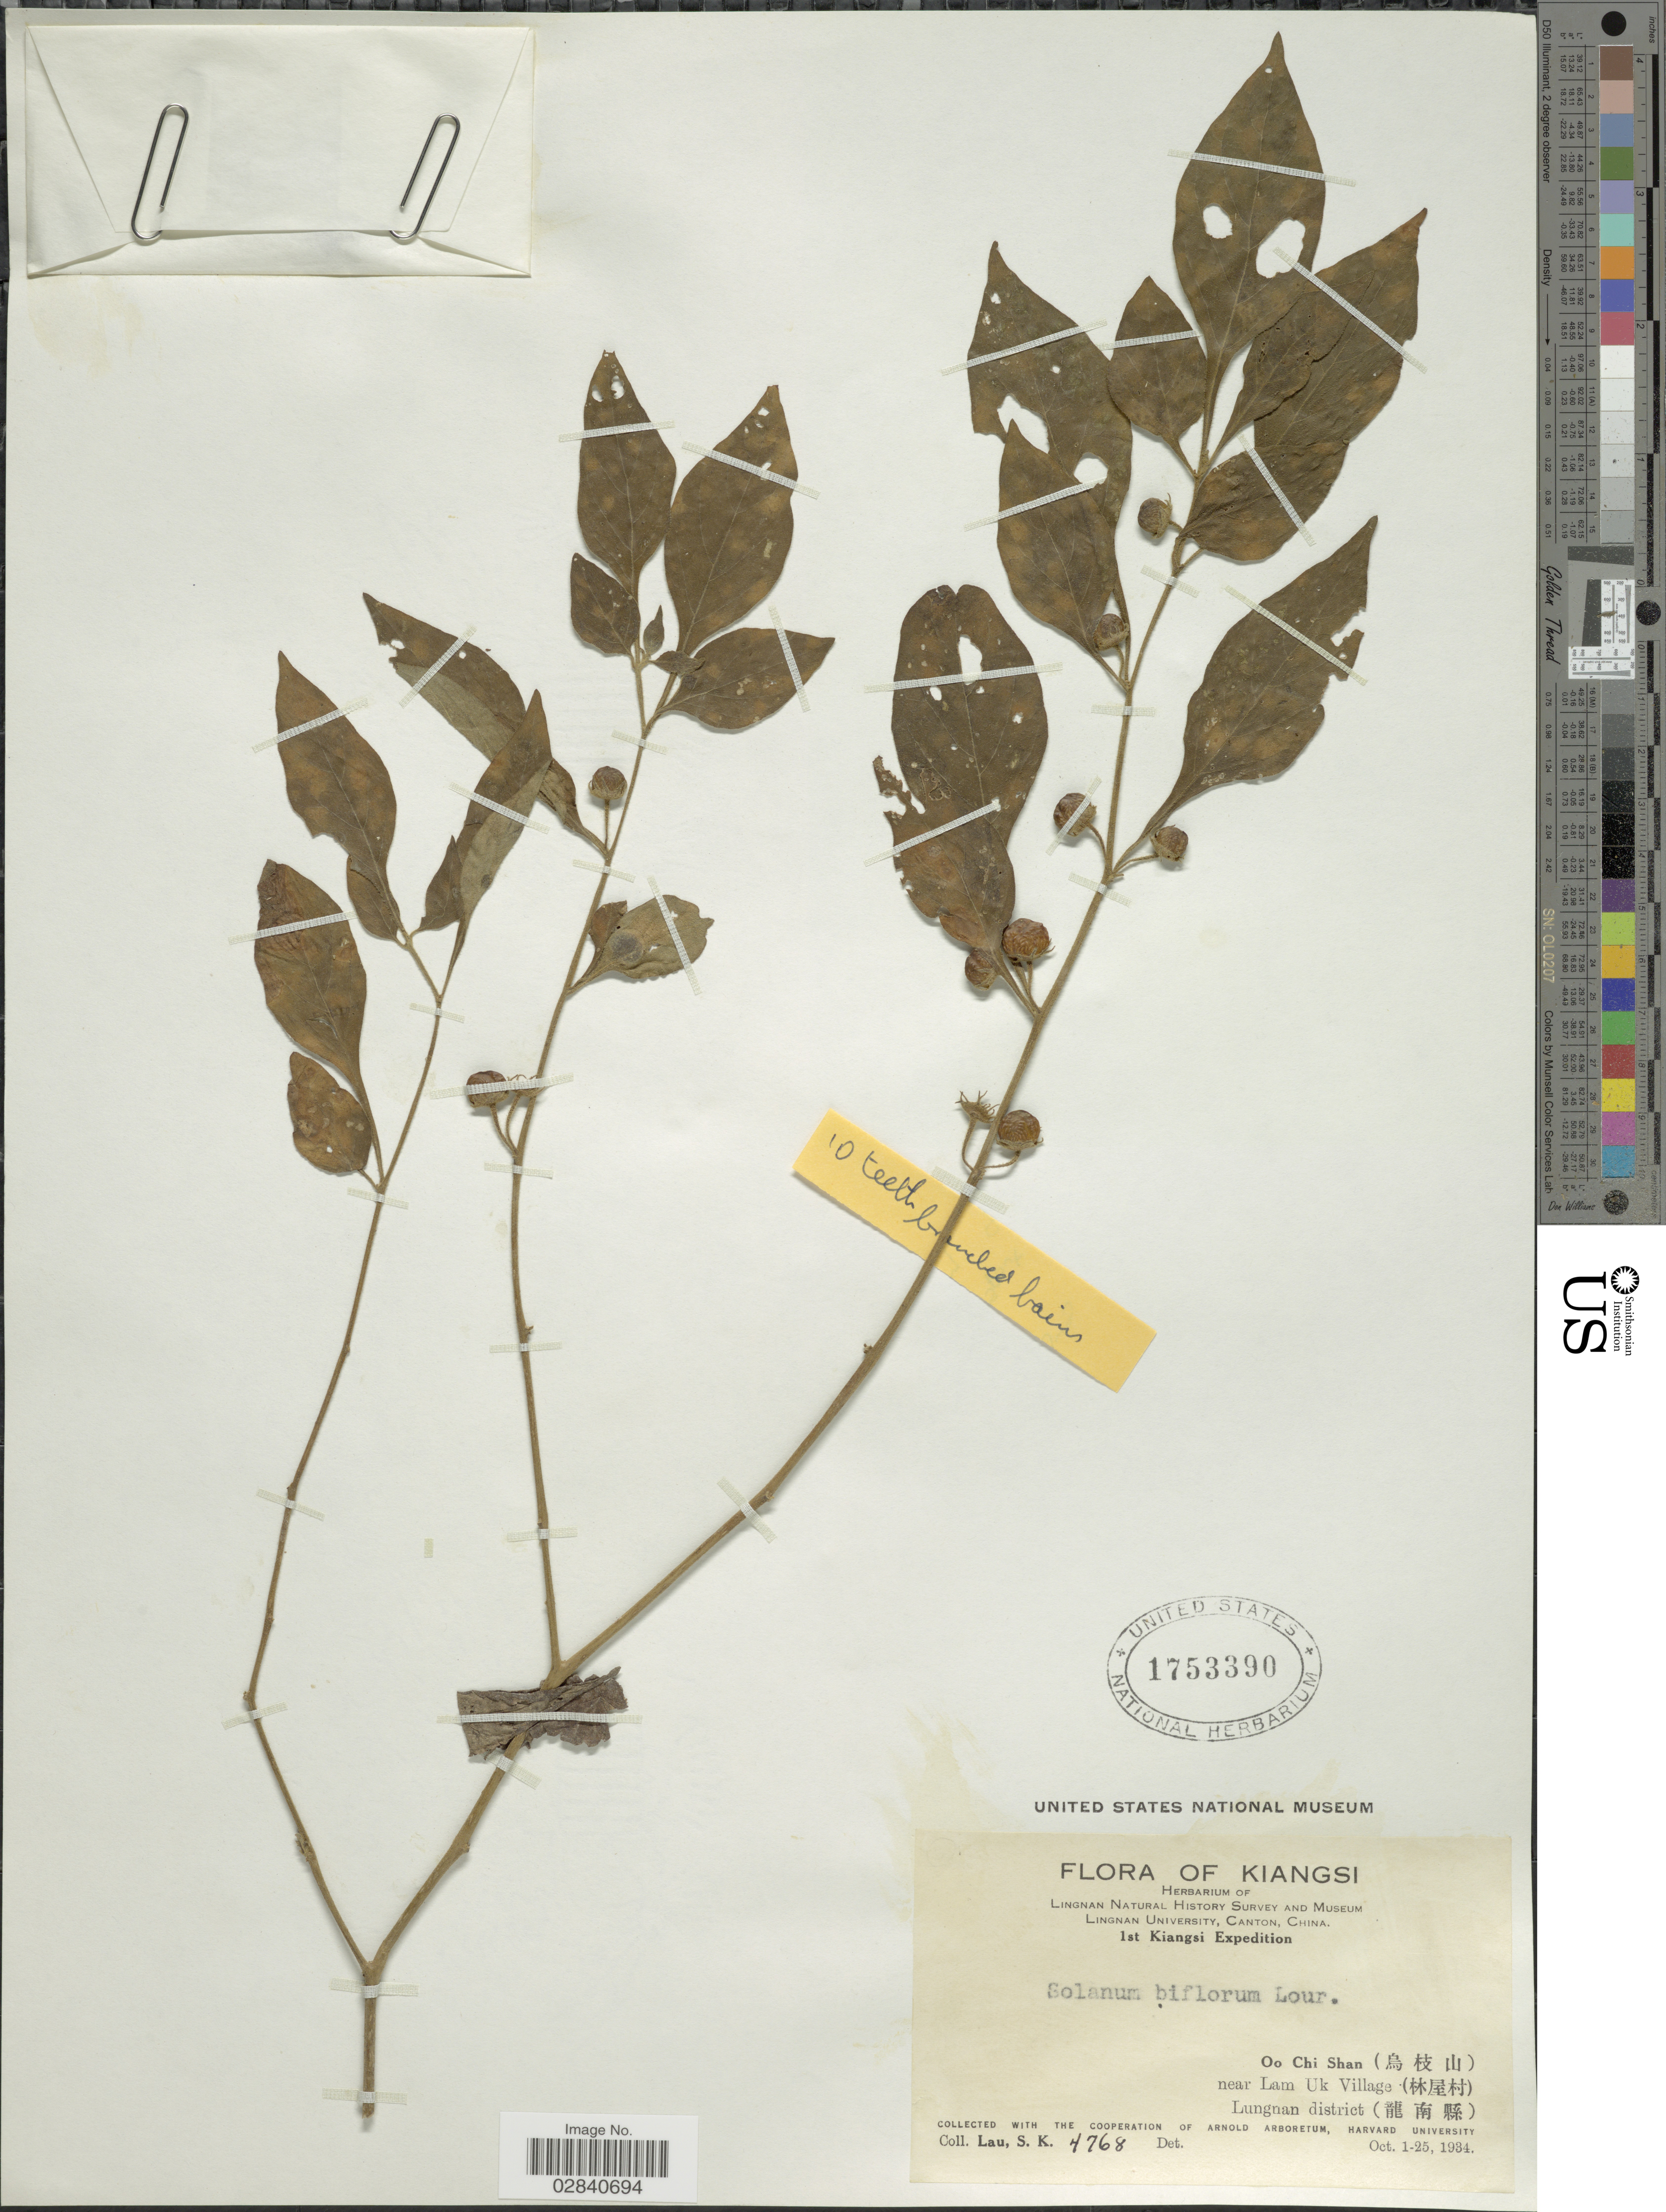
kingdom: Plantae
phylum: Tracheophyta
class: Magnoliopsida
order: Solanales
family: Solanaceae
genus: Lycianthes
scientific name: Lycianthes biflora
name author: (Lour.) Bitter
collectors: S. K. Lau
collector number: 4768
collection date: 1934-10-01/1934-10-25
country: China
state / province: Jiangxi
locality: Kiangsi. Oo Chi Shan near Lam Uk Village, Lugnan district.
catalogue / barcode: US 1753390